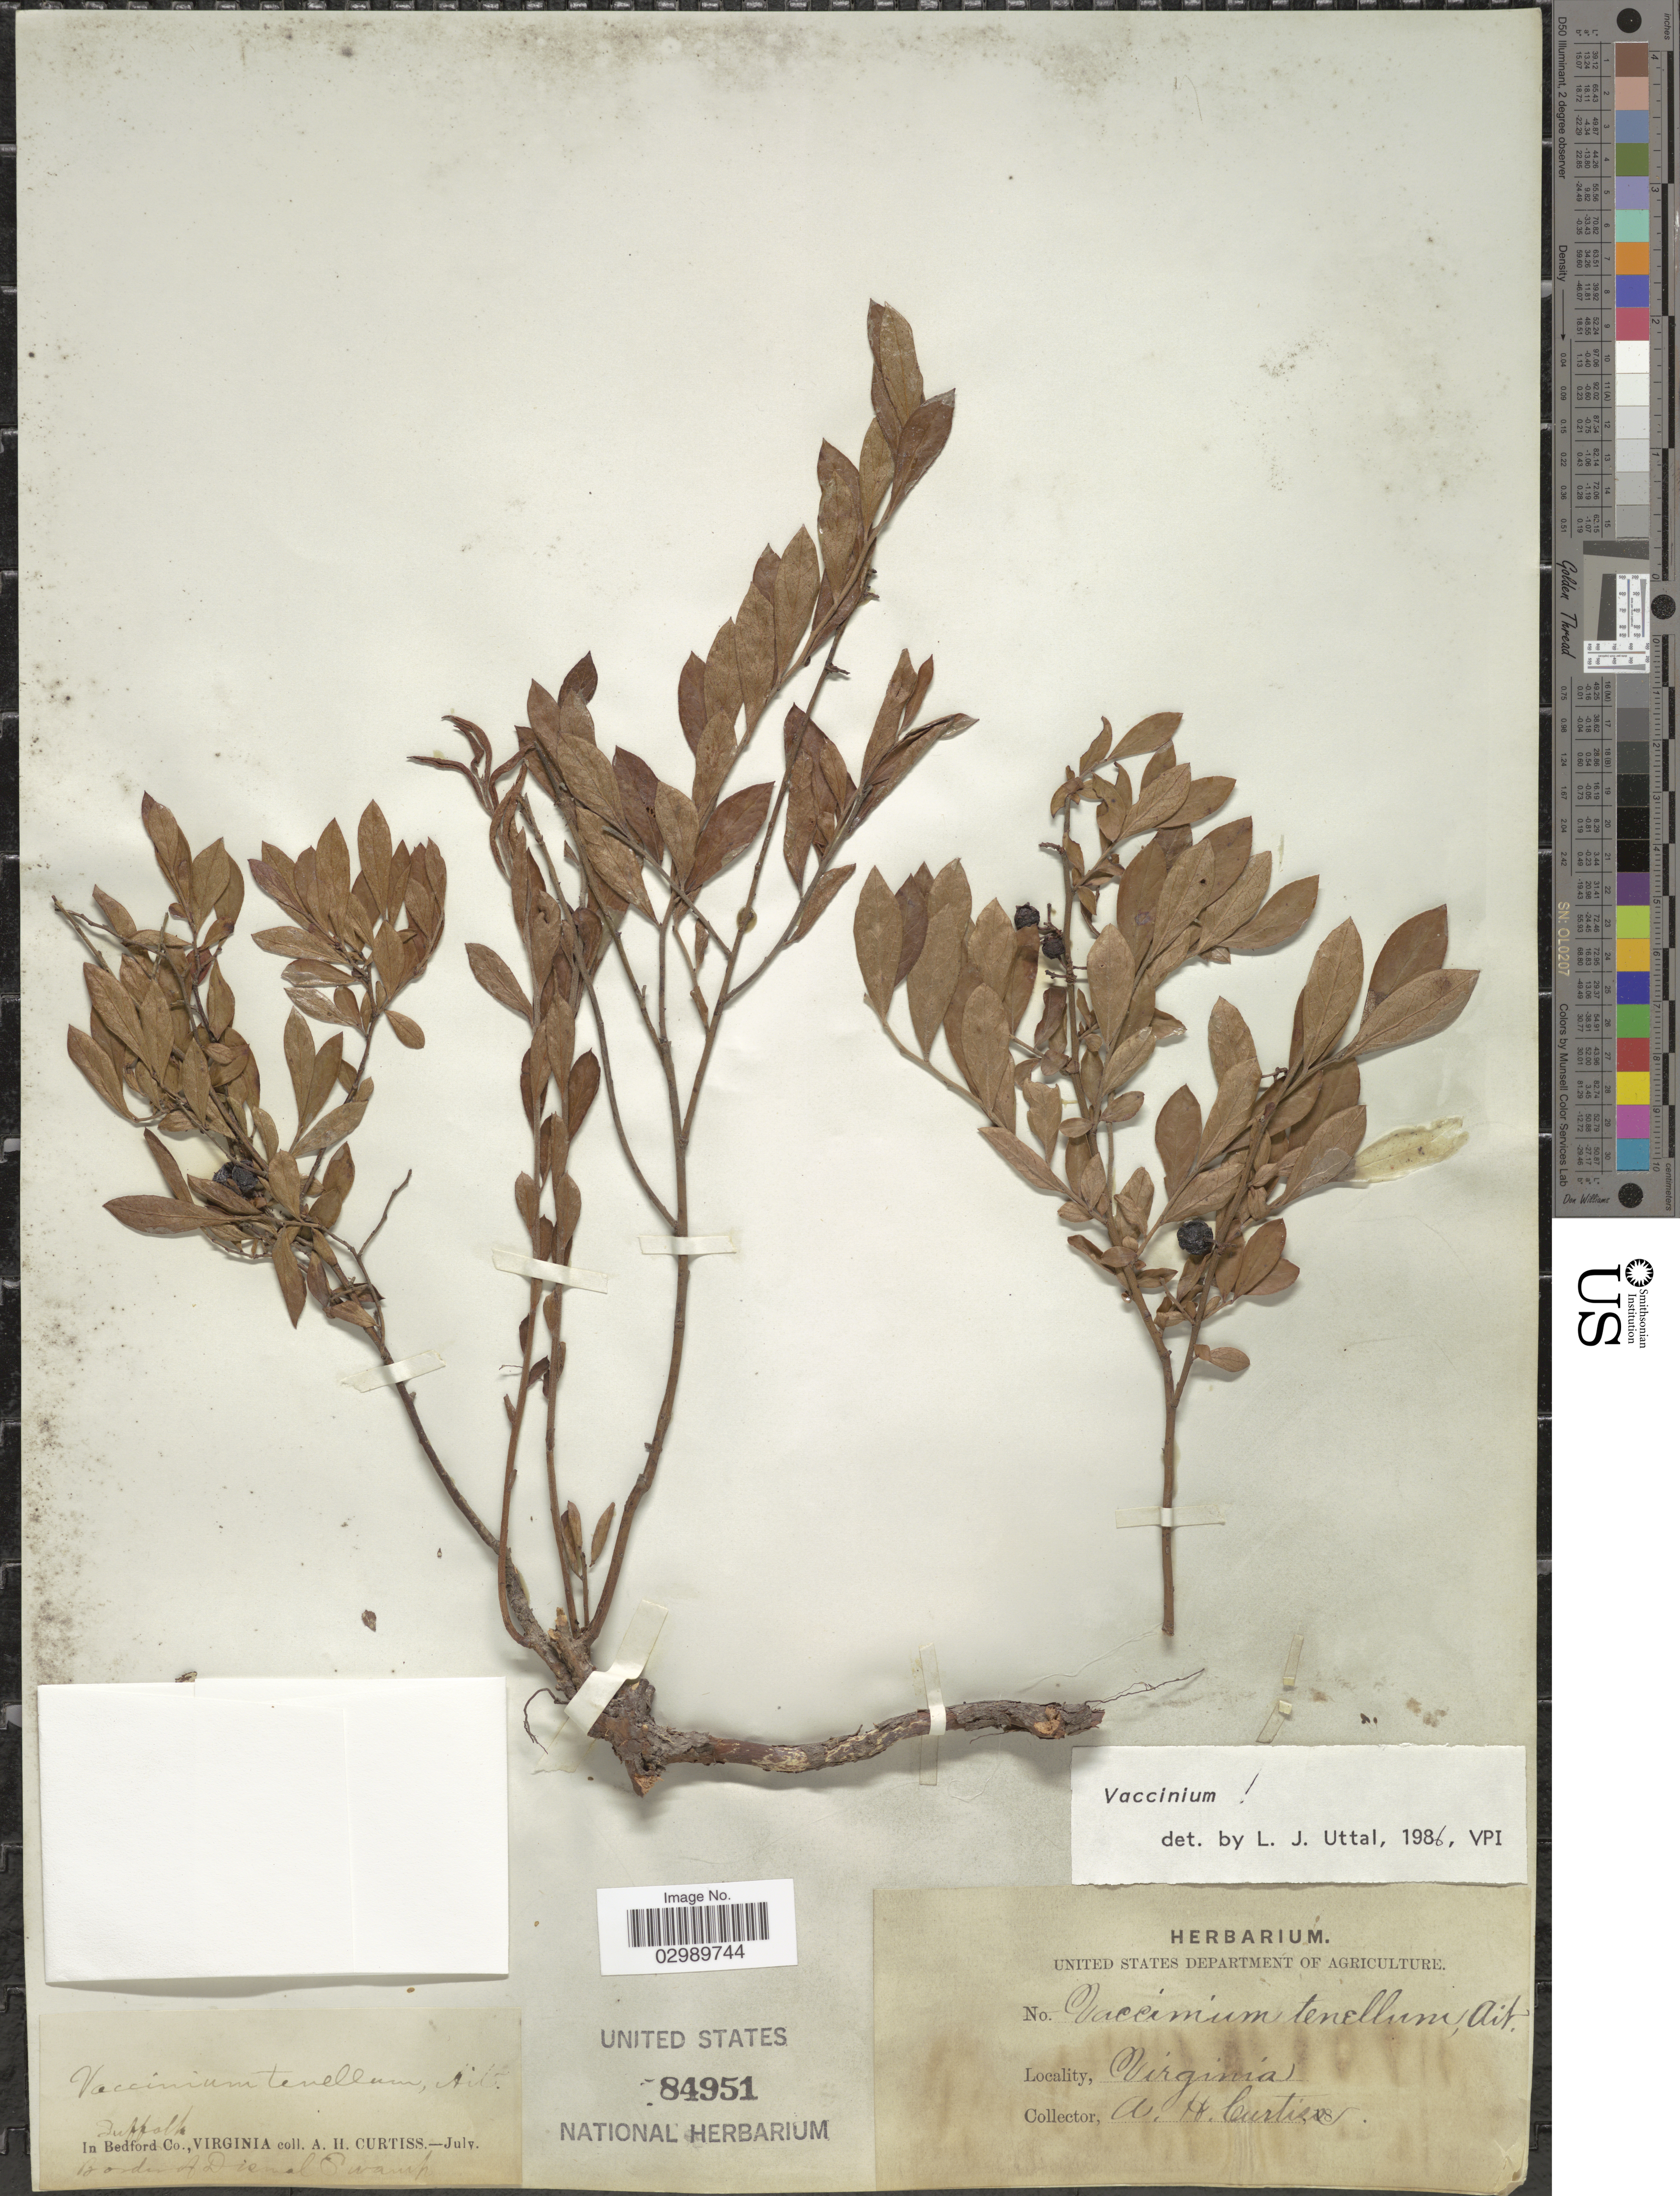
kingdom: Plantae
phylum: Tracheophyta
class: Magnoliopsida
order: Ericales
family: Ericaceae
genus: Vaccinium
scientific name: Vaccinium tenellum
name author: Aiton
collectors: A. H. Curtiss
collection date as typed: July 18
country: United States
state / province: Virginia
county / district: City of Suffolk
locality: In Suffolk Co. Border of Dismal Swamp.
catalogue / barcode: US 84951